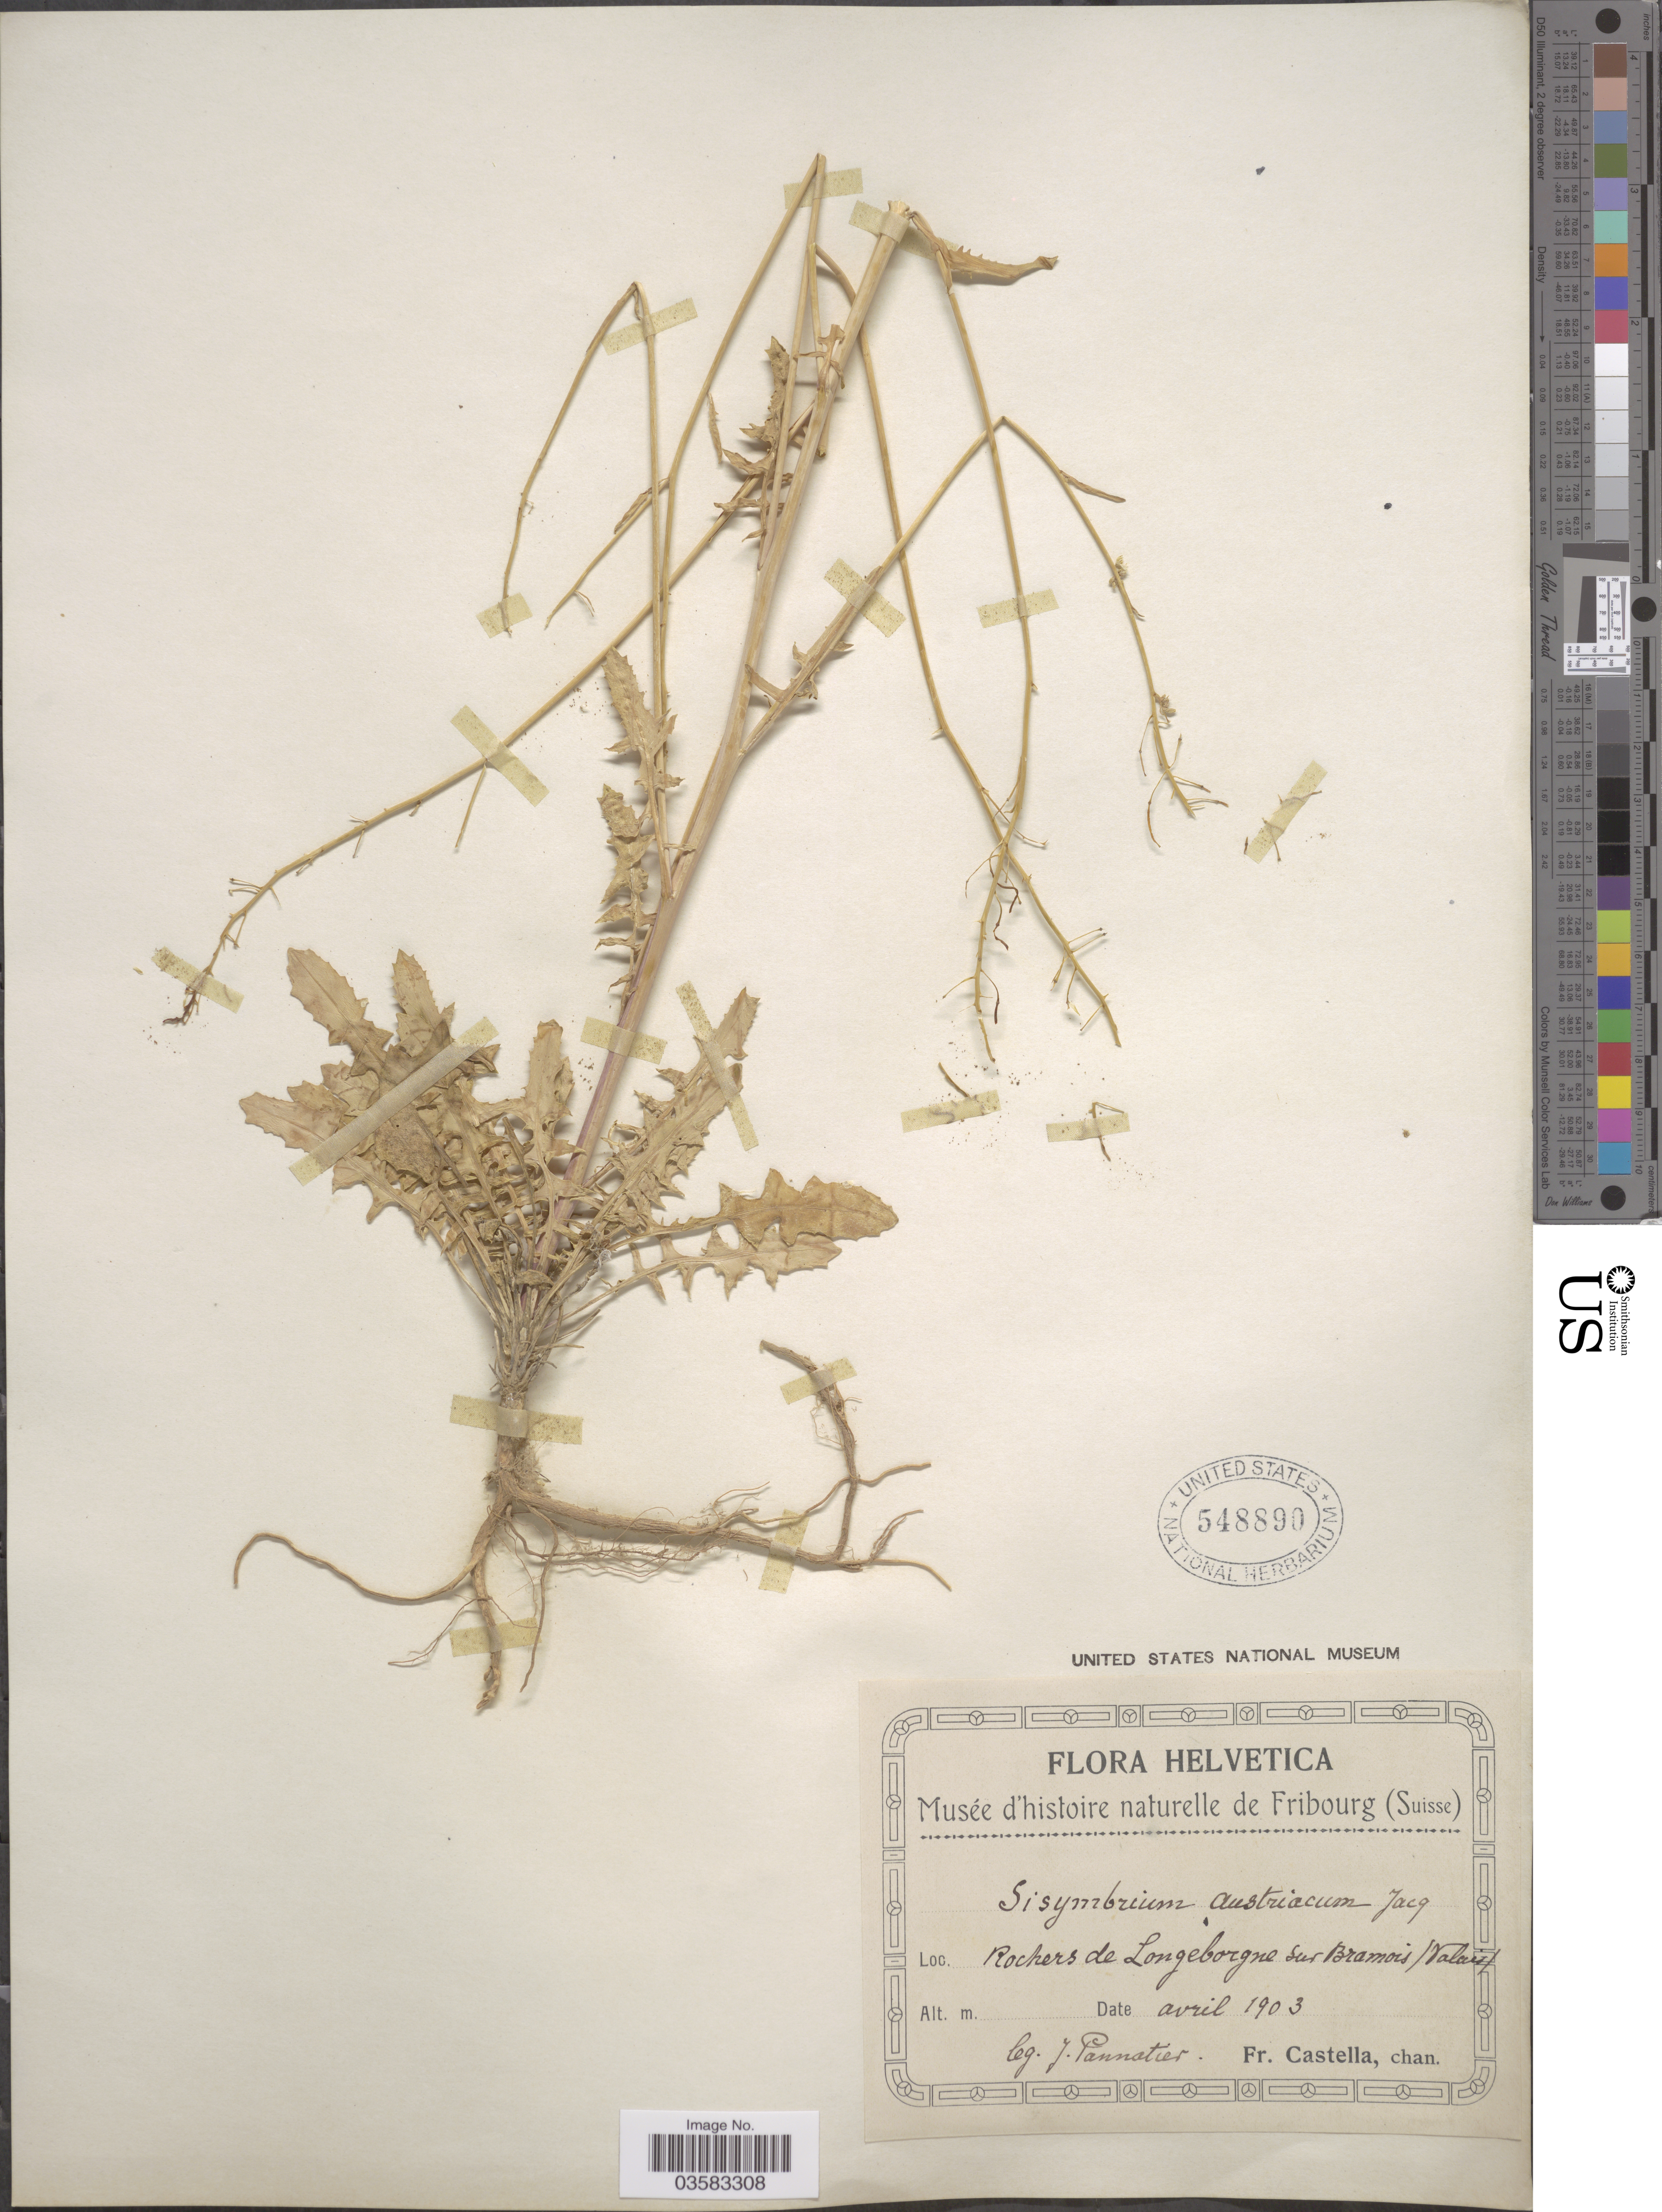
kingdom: Plantae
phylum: Tracheophyta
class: Magnoliopsida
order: Brassicales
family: Brassicaceae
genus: Sisymbrium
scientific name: Sisymbrium austriacum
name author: Jacq.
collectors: J. Pannatier & Fr. Castella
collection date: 1903-04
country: Switzerland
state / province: Valais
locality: Helvetica. Rochers de Longeborgne sur Bramois.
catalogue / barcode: US 548890